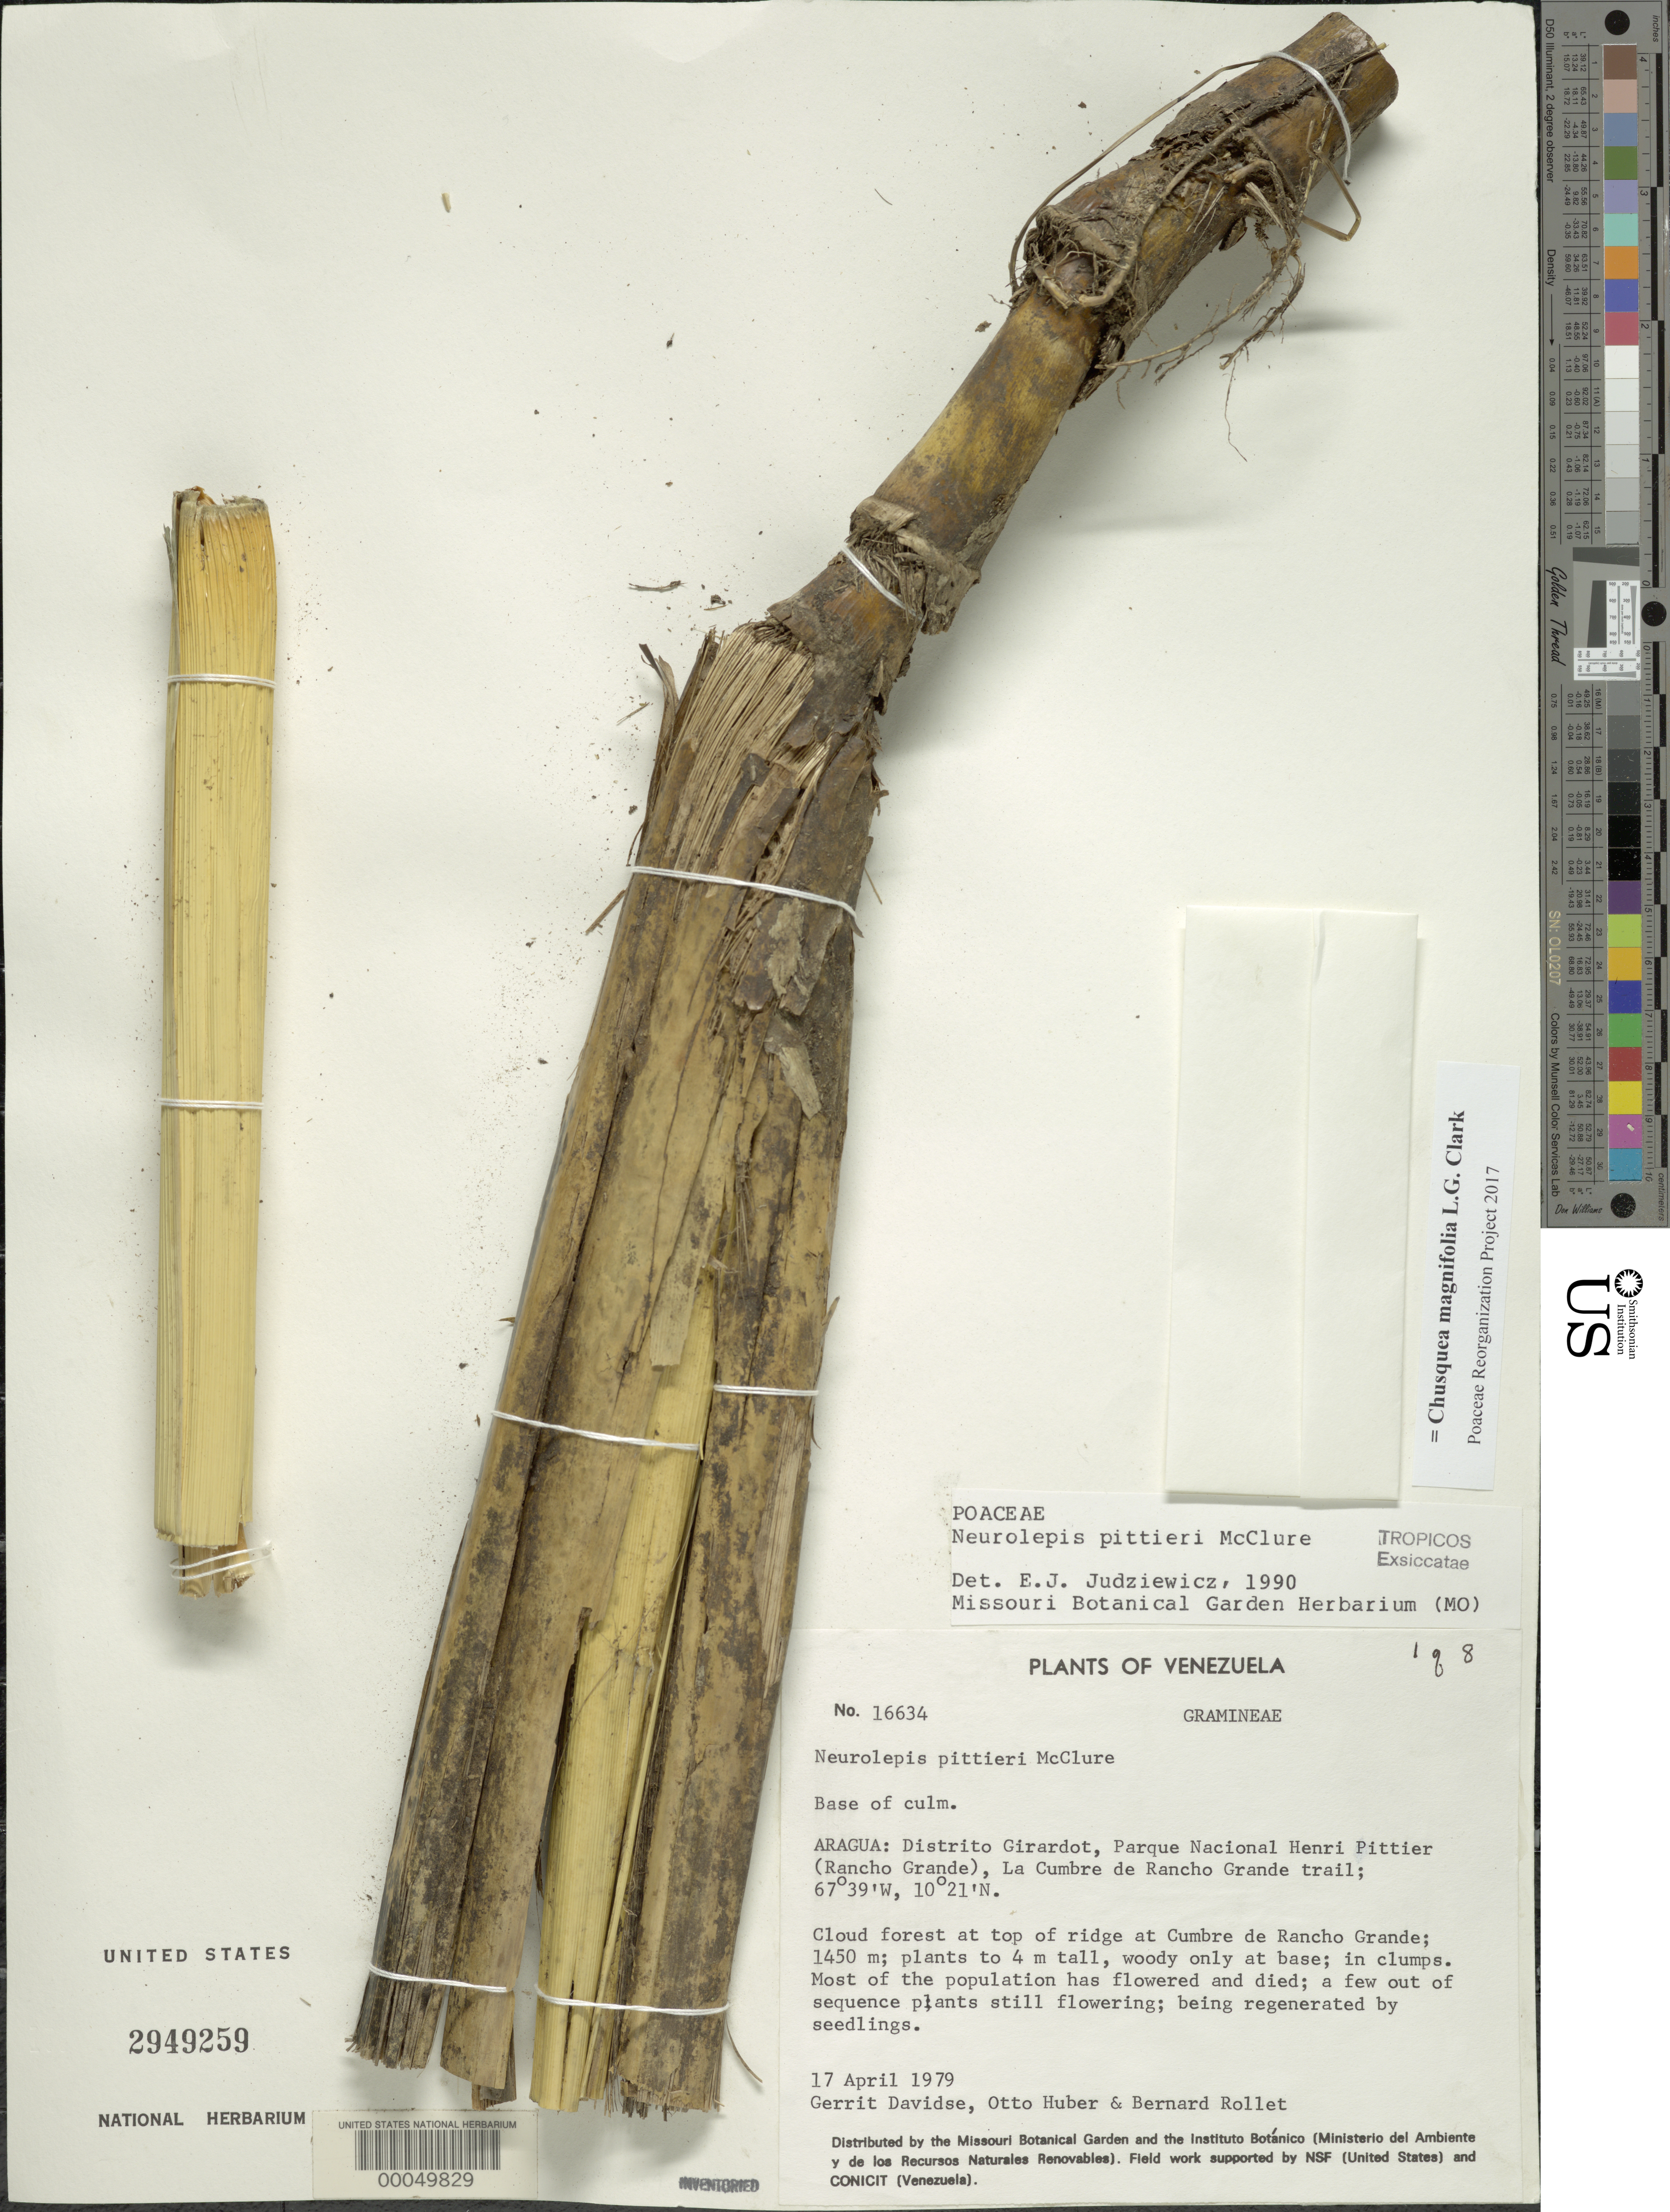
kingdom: Plantae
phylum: Tracheophyta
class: Liliopsida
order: Poales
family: Poaceae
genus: Chusquea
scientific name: Chusquea magnifolia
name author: L.G. Clark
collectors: G. Davidse, O. Huber & B. Rollet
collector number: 16634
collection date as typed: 17 Apr 1979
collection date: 1979-04-17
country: Venezuela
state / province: Aragua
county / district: Girardot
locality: Parque nacional henri pittier (rancho grande); ridge at cumbre de rancho grande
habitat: Cloud forest at top of ridge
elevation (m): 1450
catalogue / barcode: US 2949259